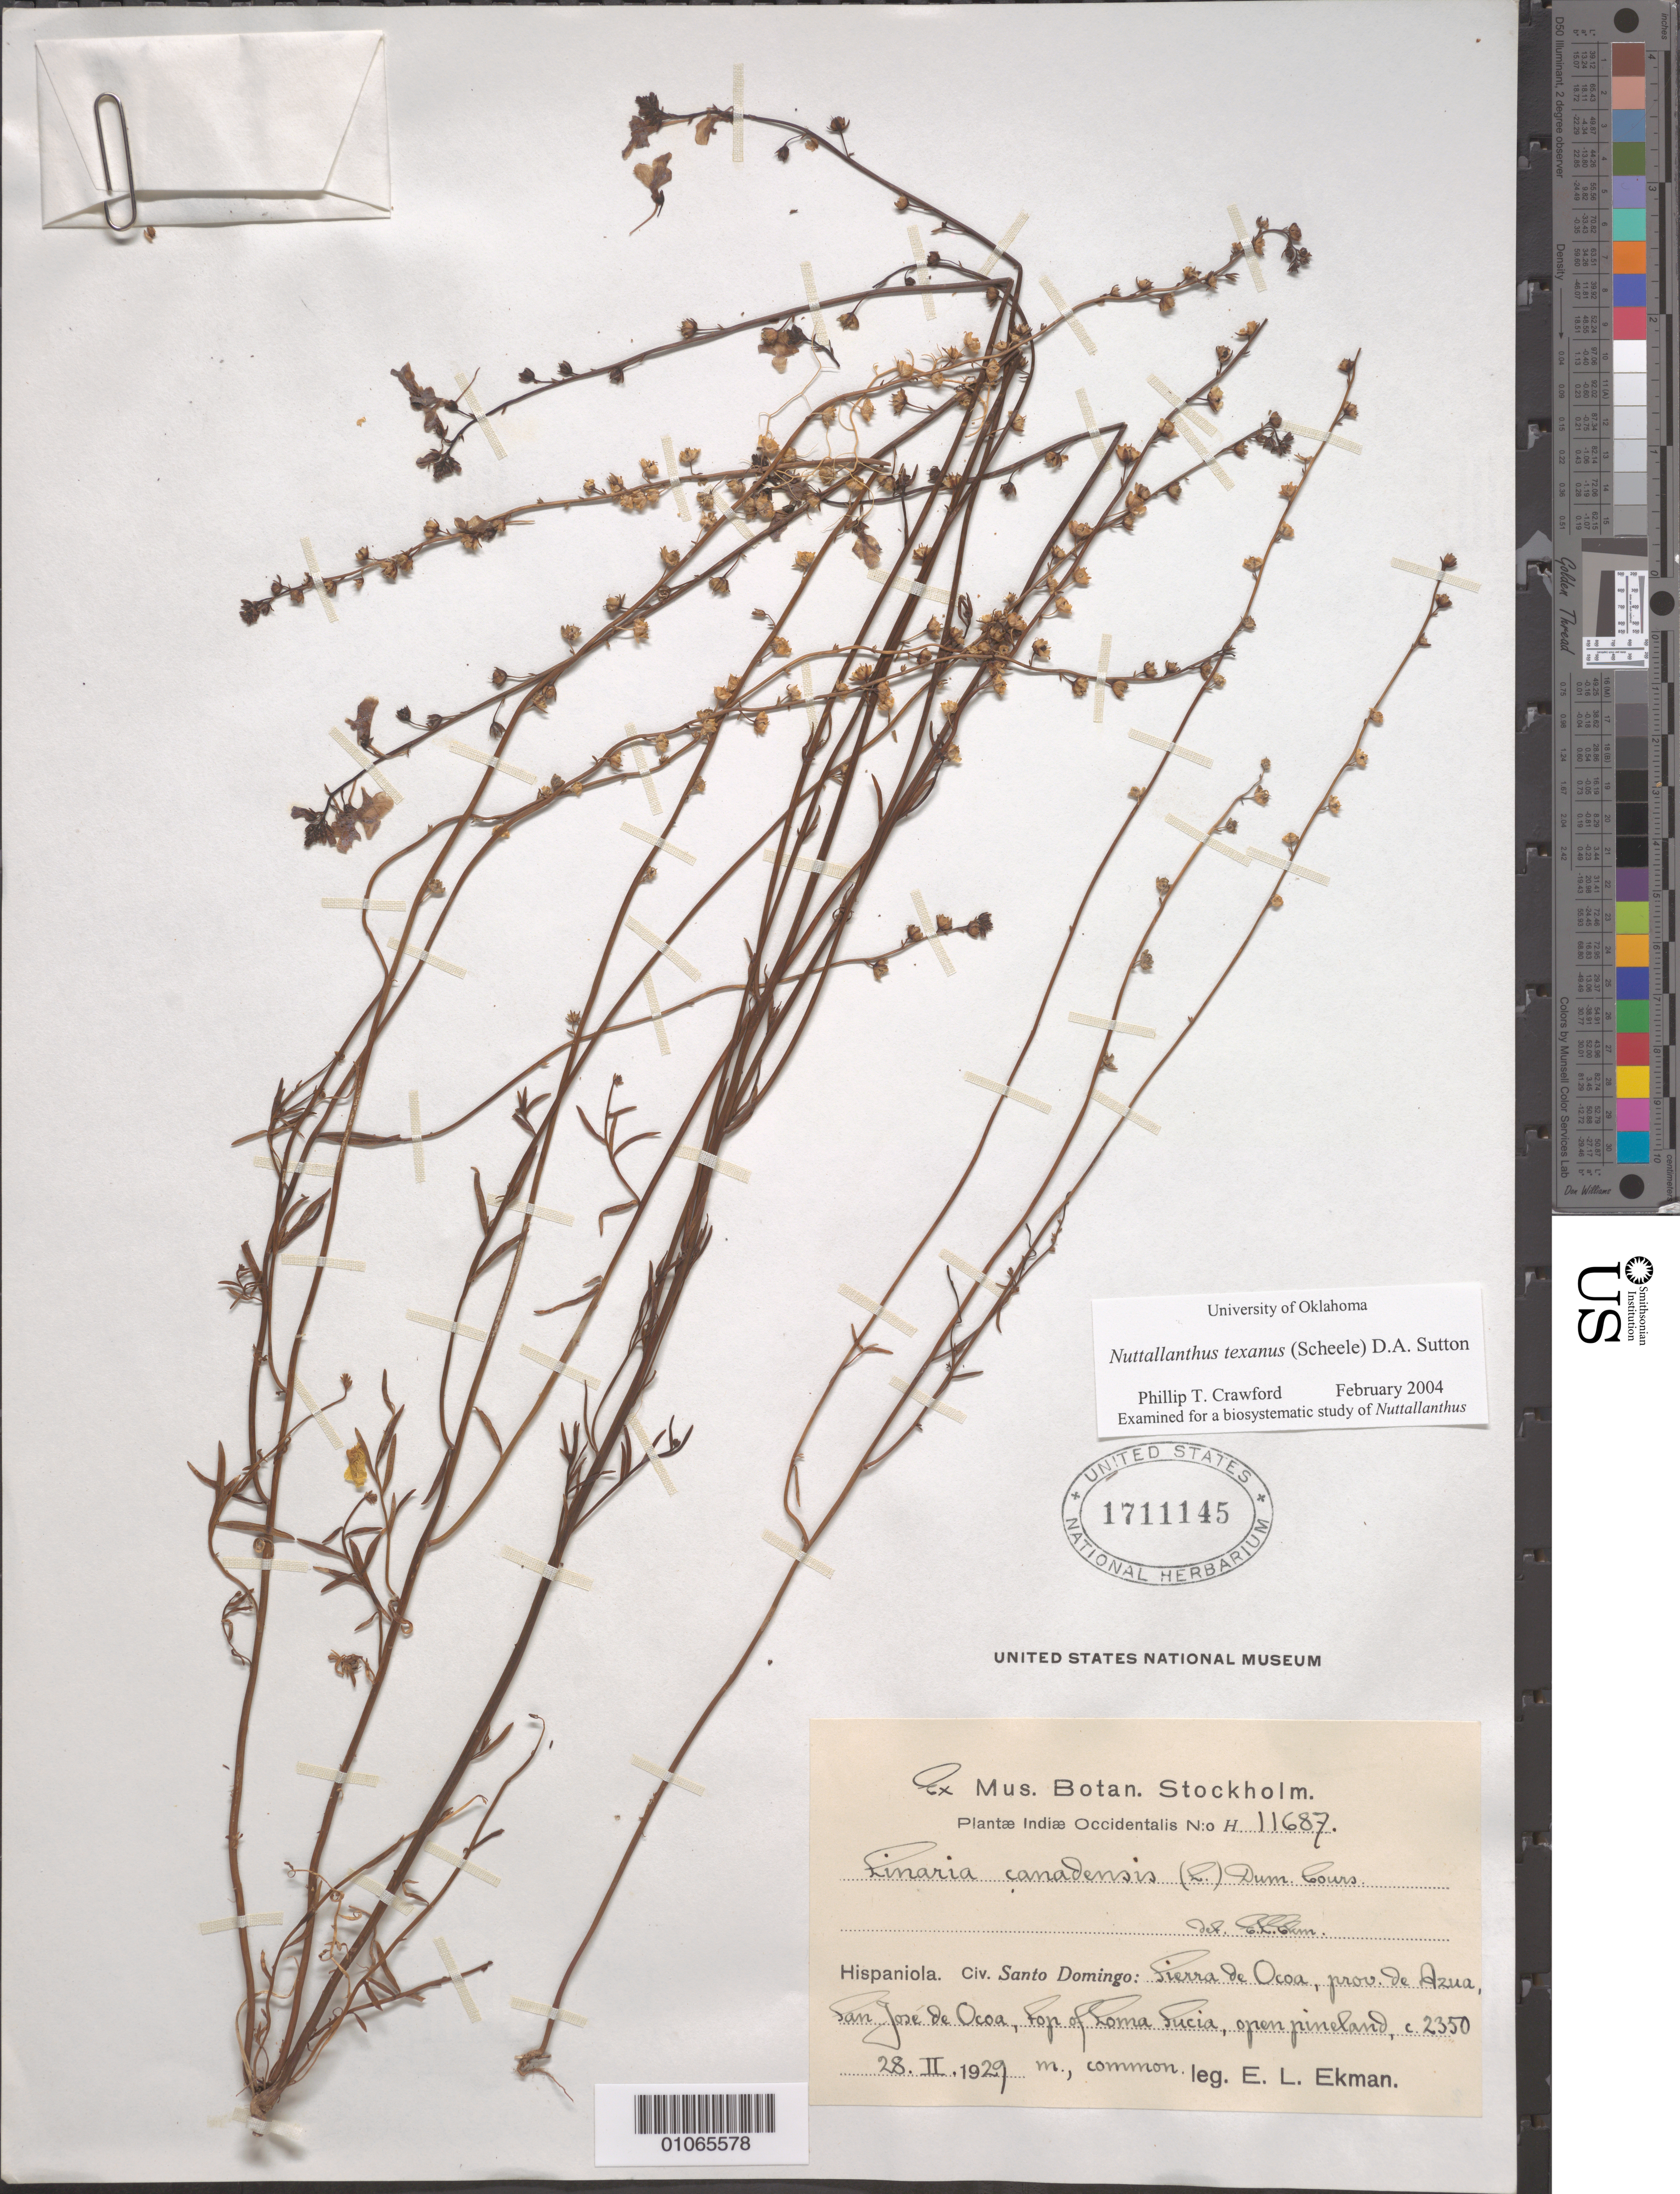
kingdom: Plantae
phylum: Tracheophyta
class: Magnoliopsida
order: Lamiales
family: Plantaginaceae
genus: Linaria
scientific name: Linaria canadensis var. texana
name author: (Scheele) Pennell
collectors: E. L. Ekman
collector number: H 11687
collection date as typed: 28 Feb 1929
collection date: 1929-02-28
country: Dominican Republic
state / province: Distrito Nacional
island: Hispaniola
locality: Sierra de Ocoa, prov. de Azua, San Jose de Ocoa. Top of Loma Lucia, open pineland.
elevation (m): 2300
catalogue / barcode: US 1711145